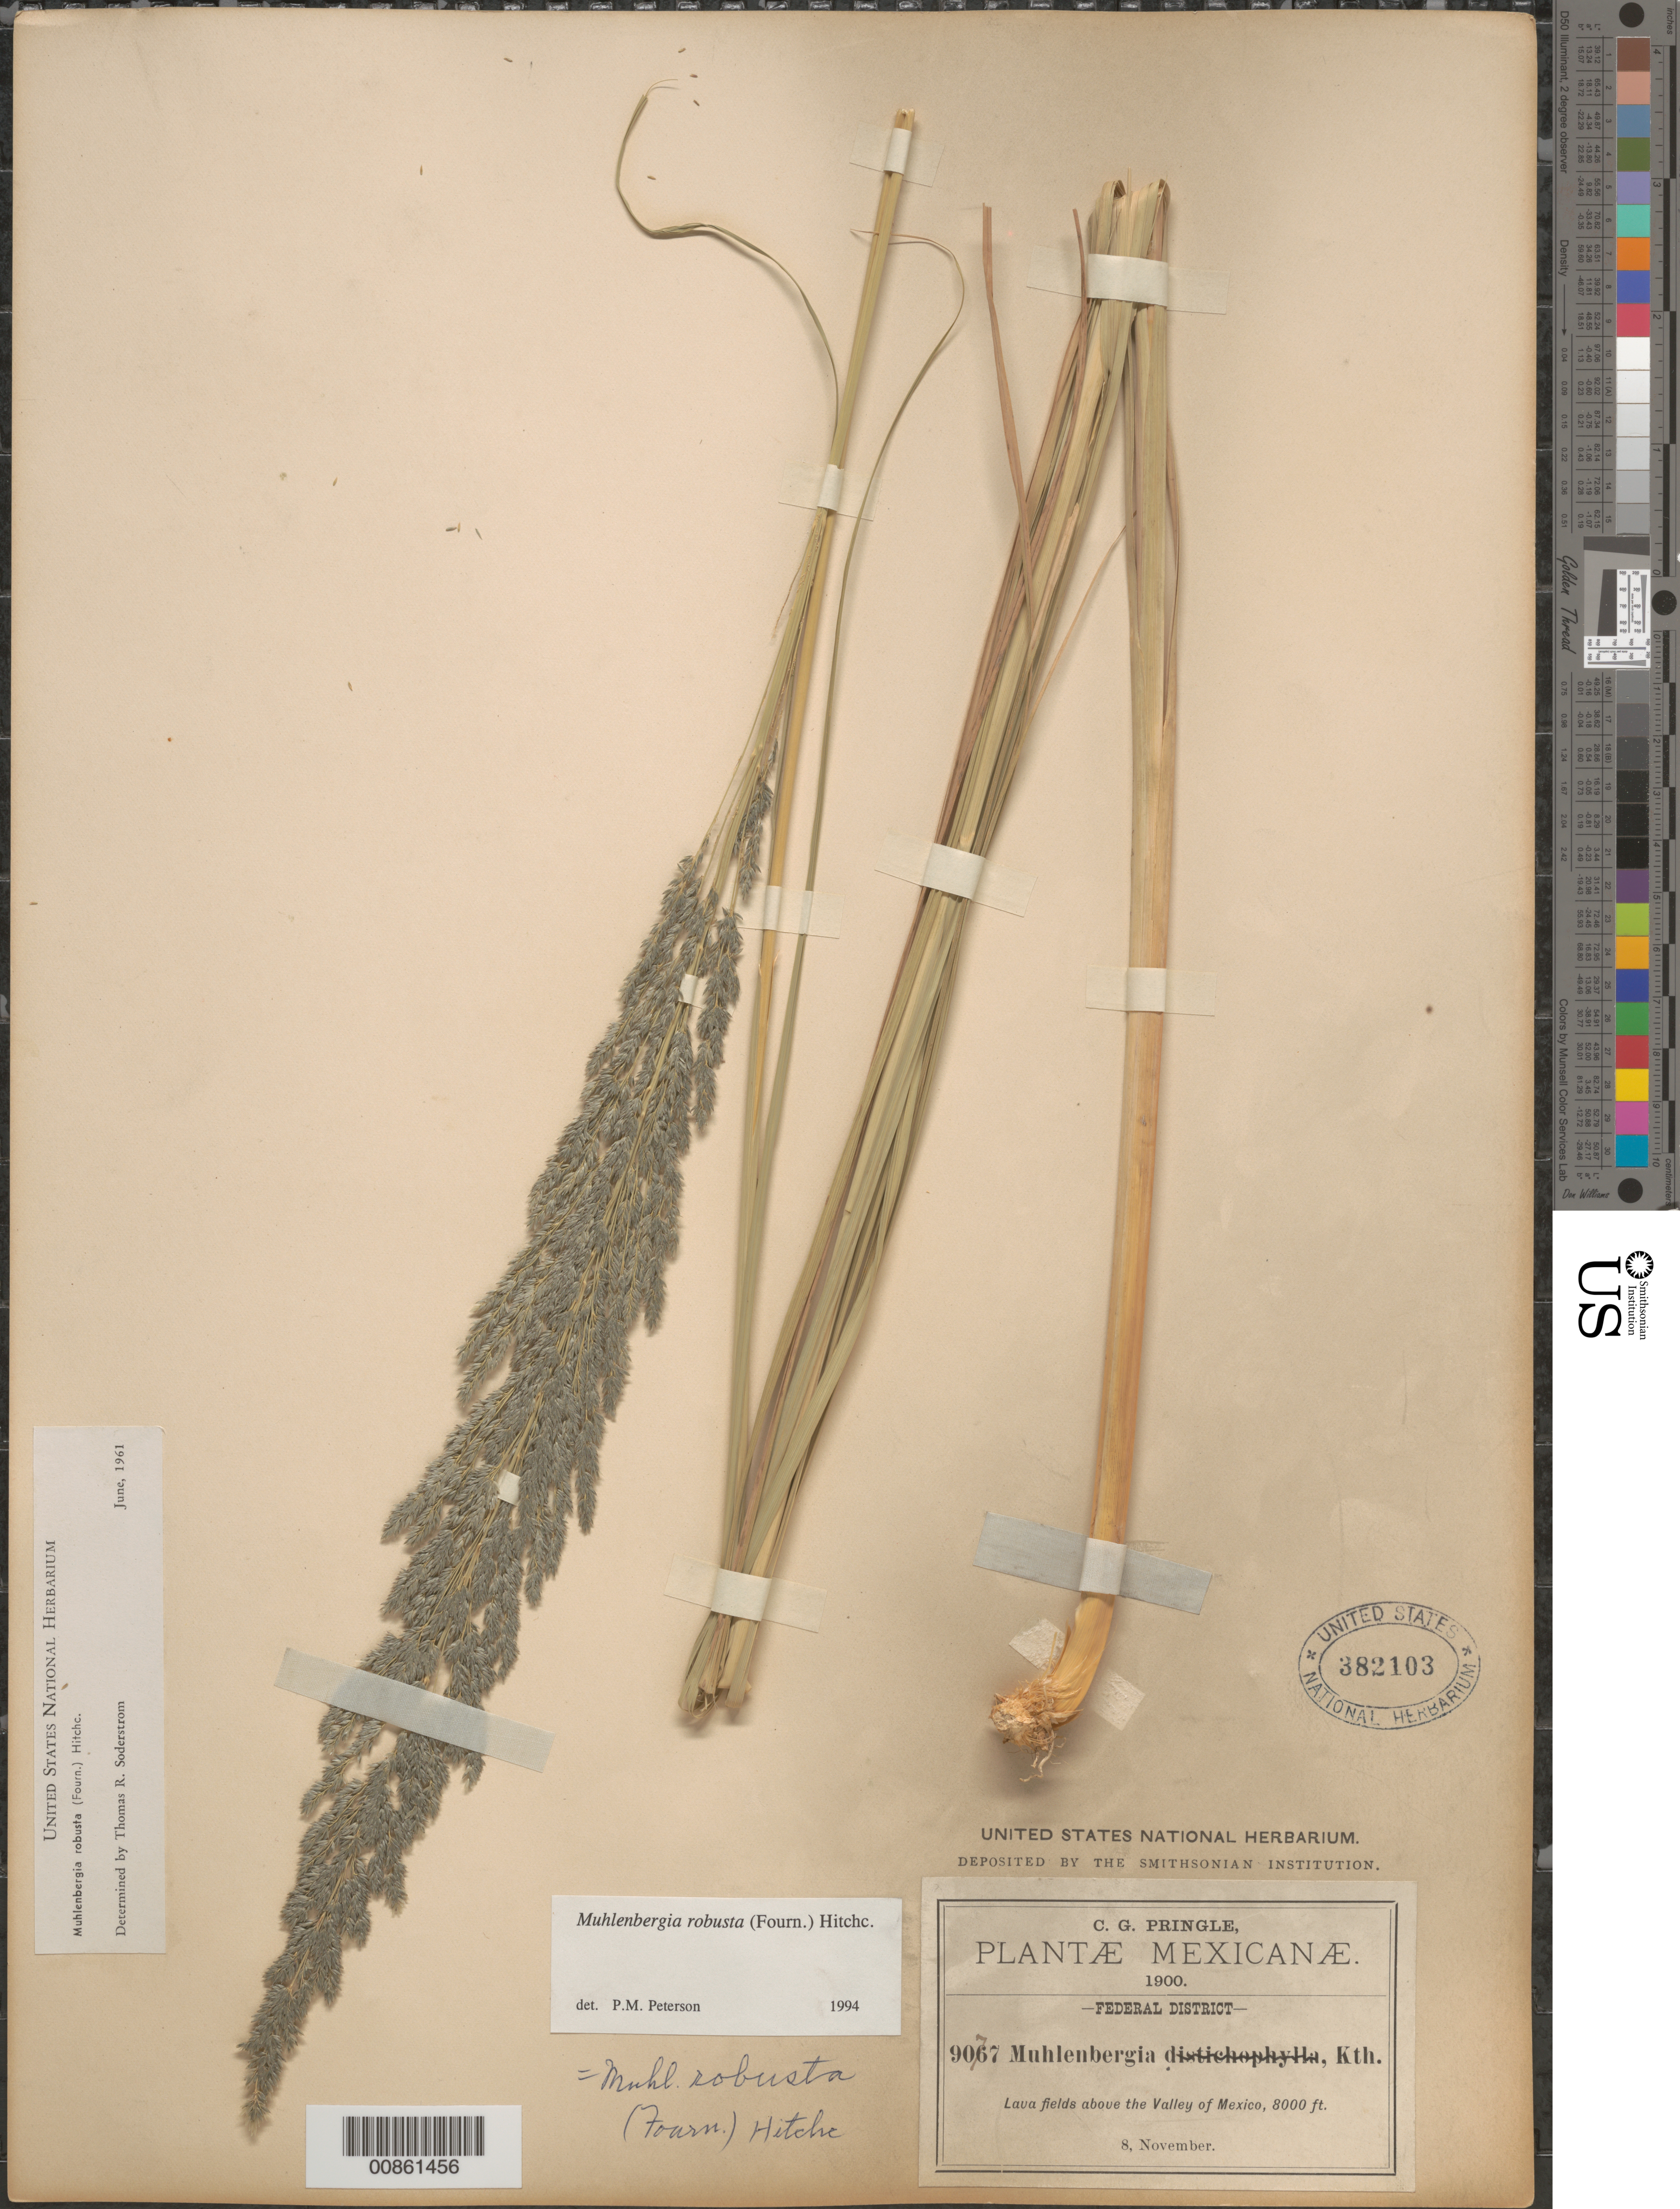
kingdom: Plantae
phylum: Tracheophyta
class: Liliopsida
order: Poales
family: Poaceae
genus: Muhlenbergia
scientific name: Muhlenbergia robusta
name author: (E. Fourn.) Hitchc.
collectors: C. G. Pringle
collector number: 9077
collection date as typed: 08 Nov 1900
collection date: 1900-11-08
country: Mexico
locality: Lava fields, Valley of Mexico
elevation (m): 2438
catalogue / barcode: US 382103